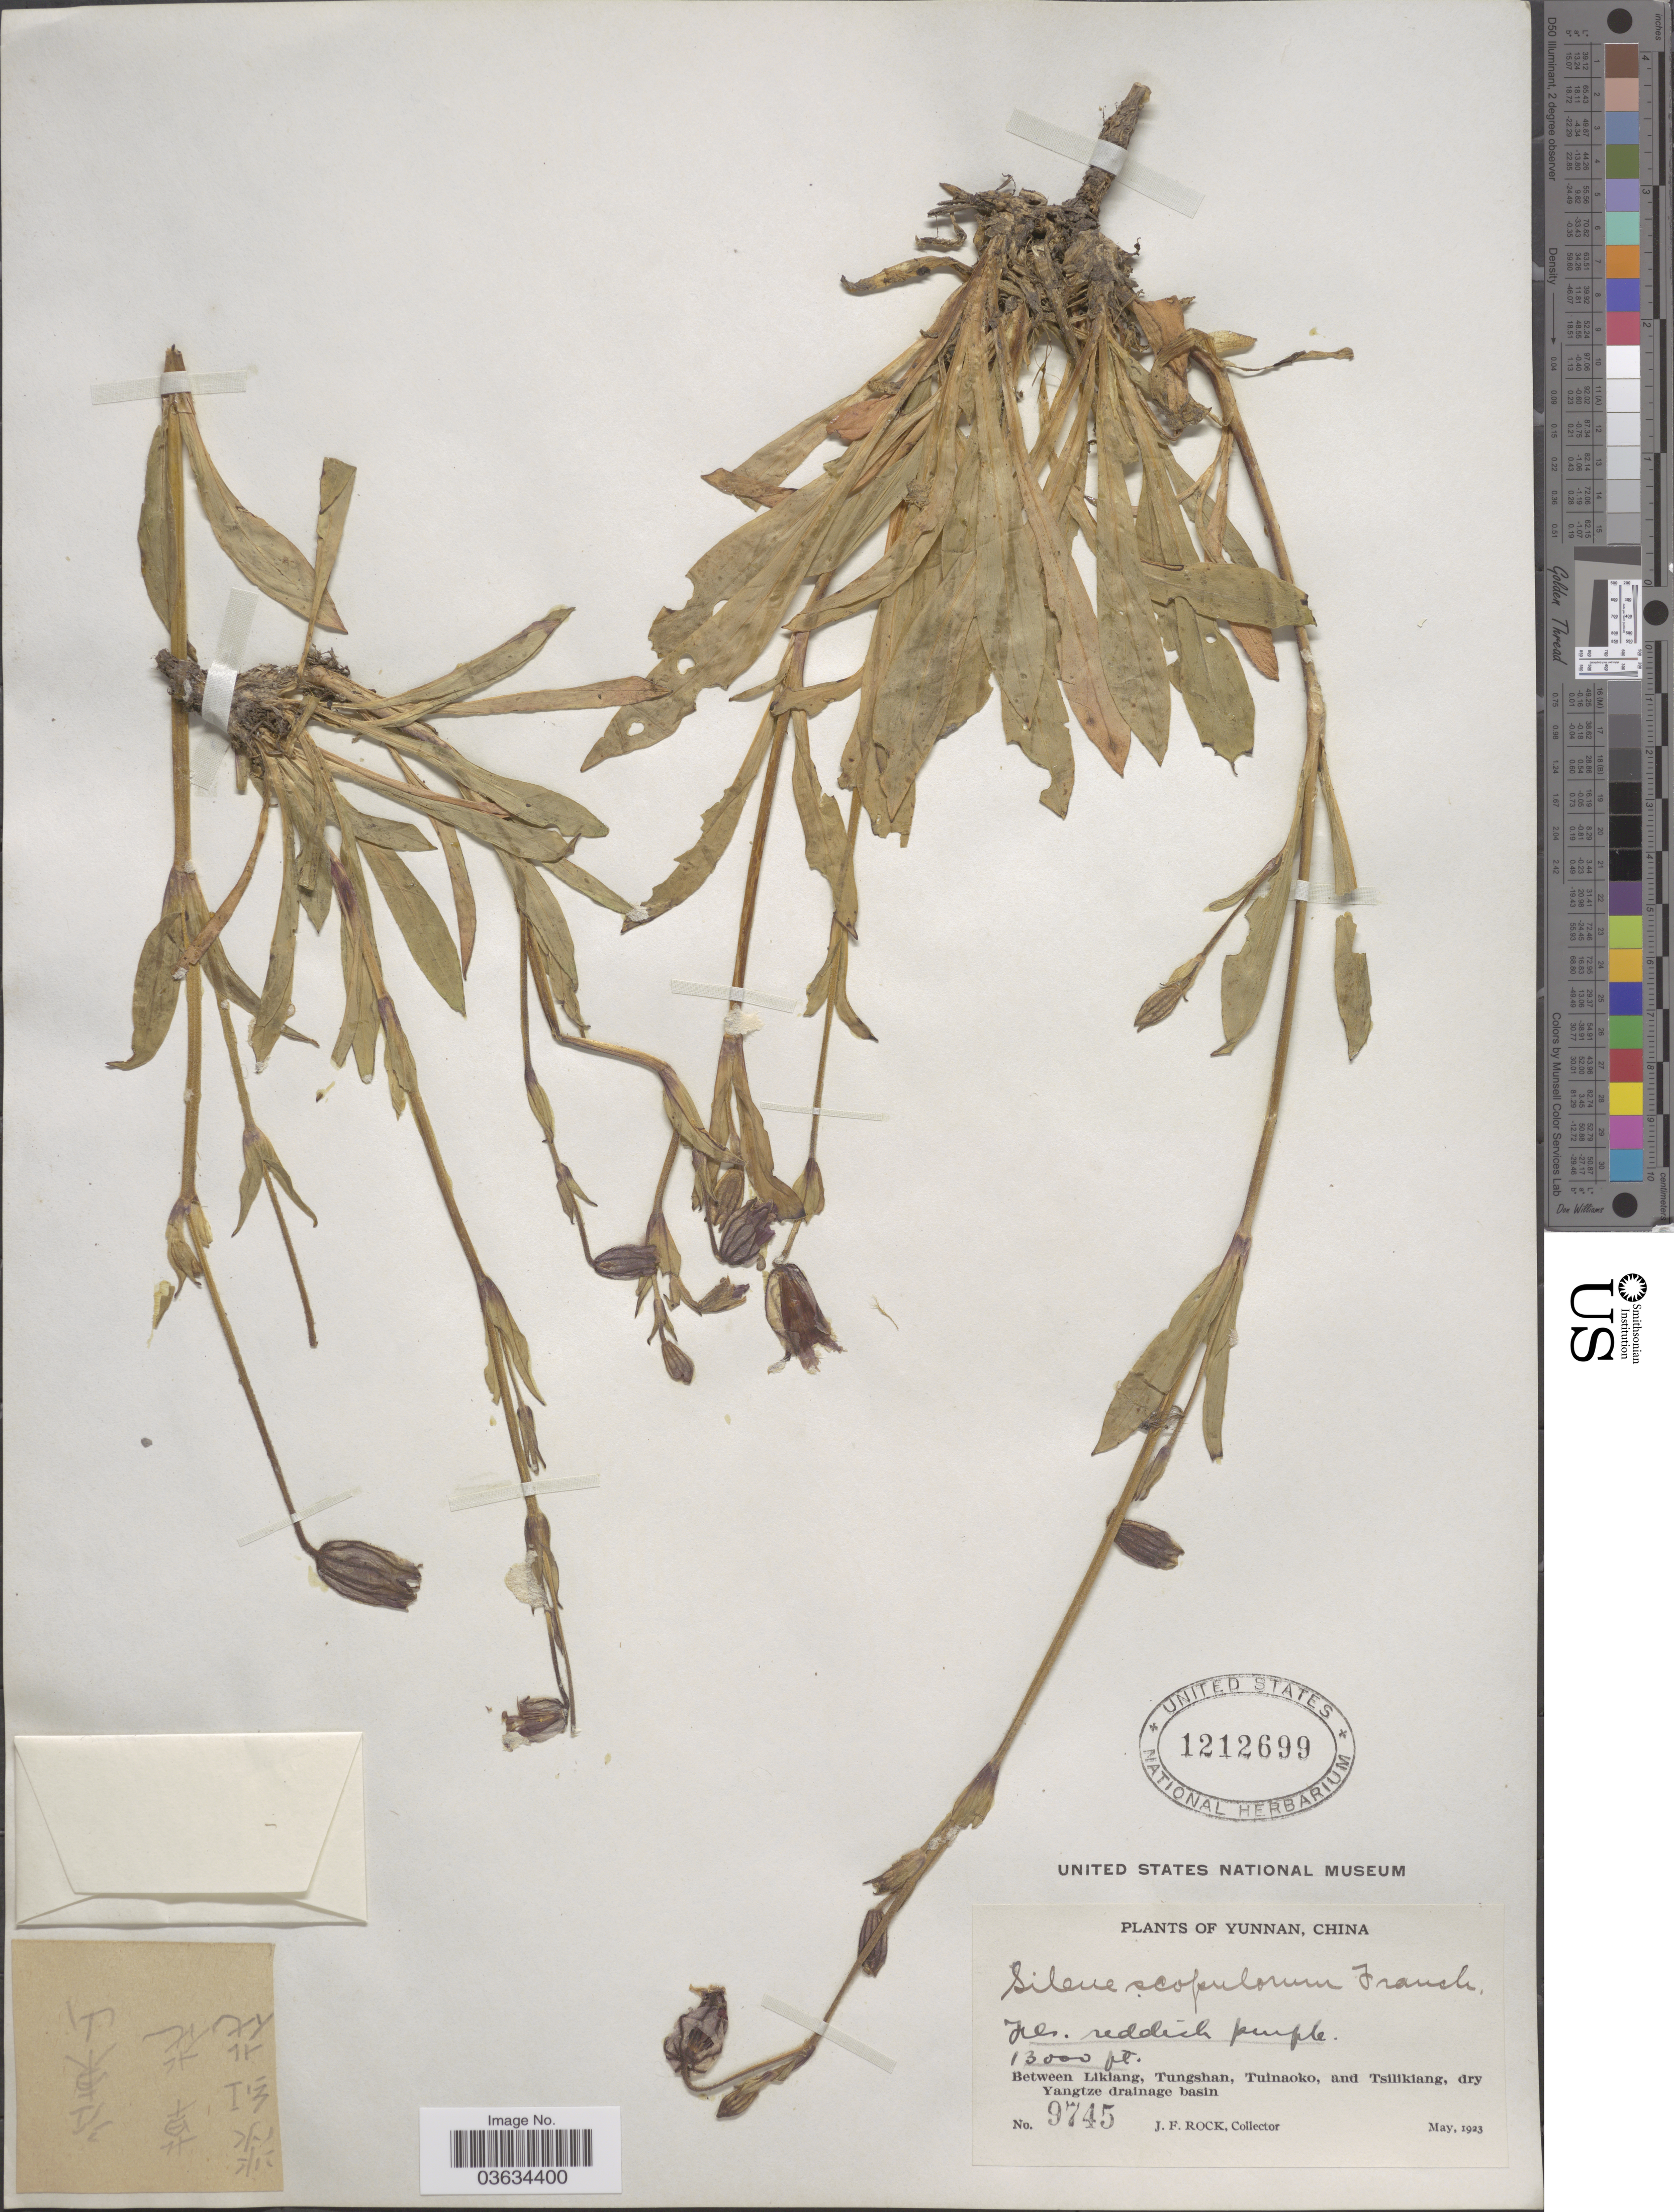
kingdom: Plantae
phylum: Tracheophyta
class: Magnoliopsida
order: Caryophyllales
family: Caryophyllaceae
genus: Silene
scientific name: Silene scopulorum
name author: Franch.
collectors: J. Rock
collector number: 9745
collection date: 1923-05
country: China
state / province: Yunnan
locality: Between Likiang, Tungshan, Tuinaoko, and Tsilikiang, dry Yangtze drainage basin.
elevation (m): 3962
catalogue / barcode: US 1212699